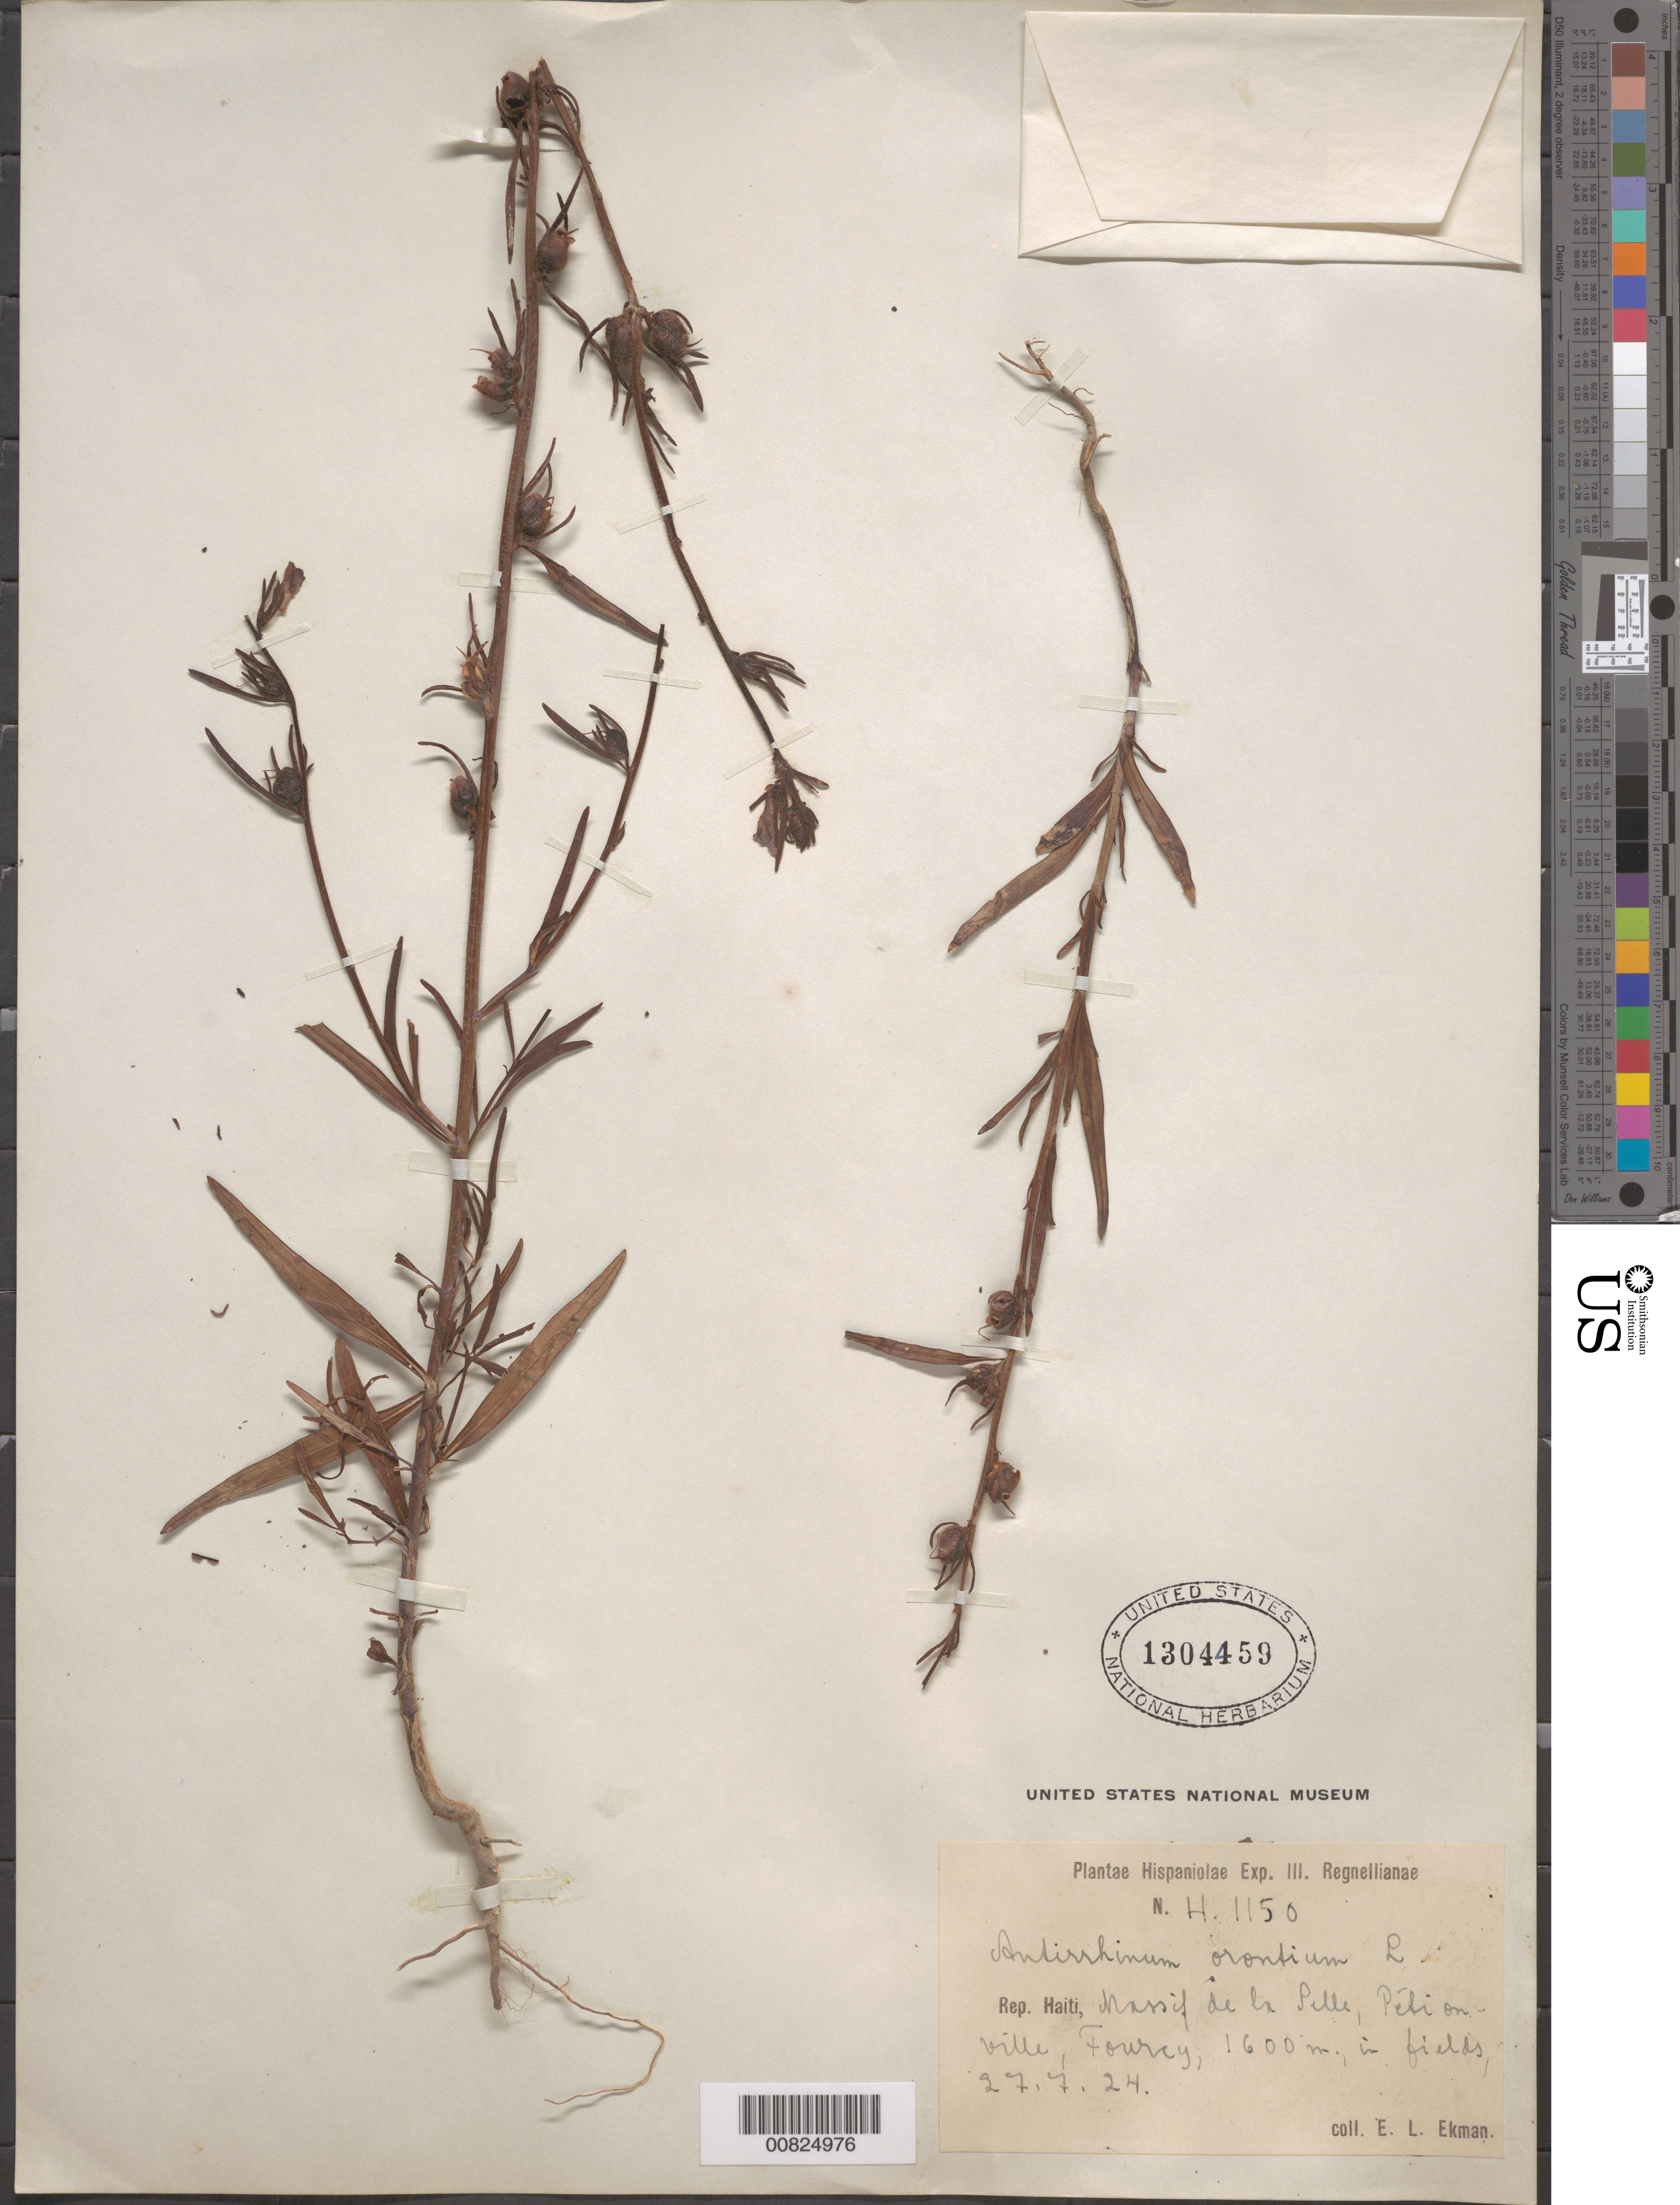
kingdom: Plantae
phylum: Tracheophyta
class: Magnoliopsida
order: Lamiales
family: Plantaginaceae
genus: Misopates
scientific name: Misopates orontium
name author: (L.) Raf.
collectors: E. L. Ekman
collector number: H 1150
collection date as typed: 27 Jul 1924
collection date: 1924-07-27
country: Haiti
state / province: Ouest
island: Hispaniola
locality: Massif de la Selle, Pétionville, Fourcy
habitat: In fields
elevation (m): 1600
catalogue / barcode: US 1304459